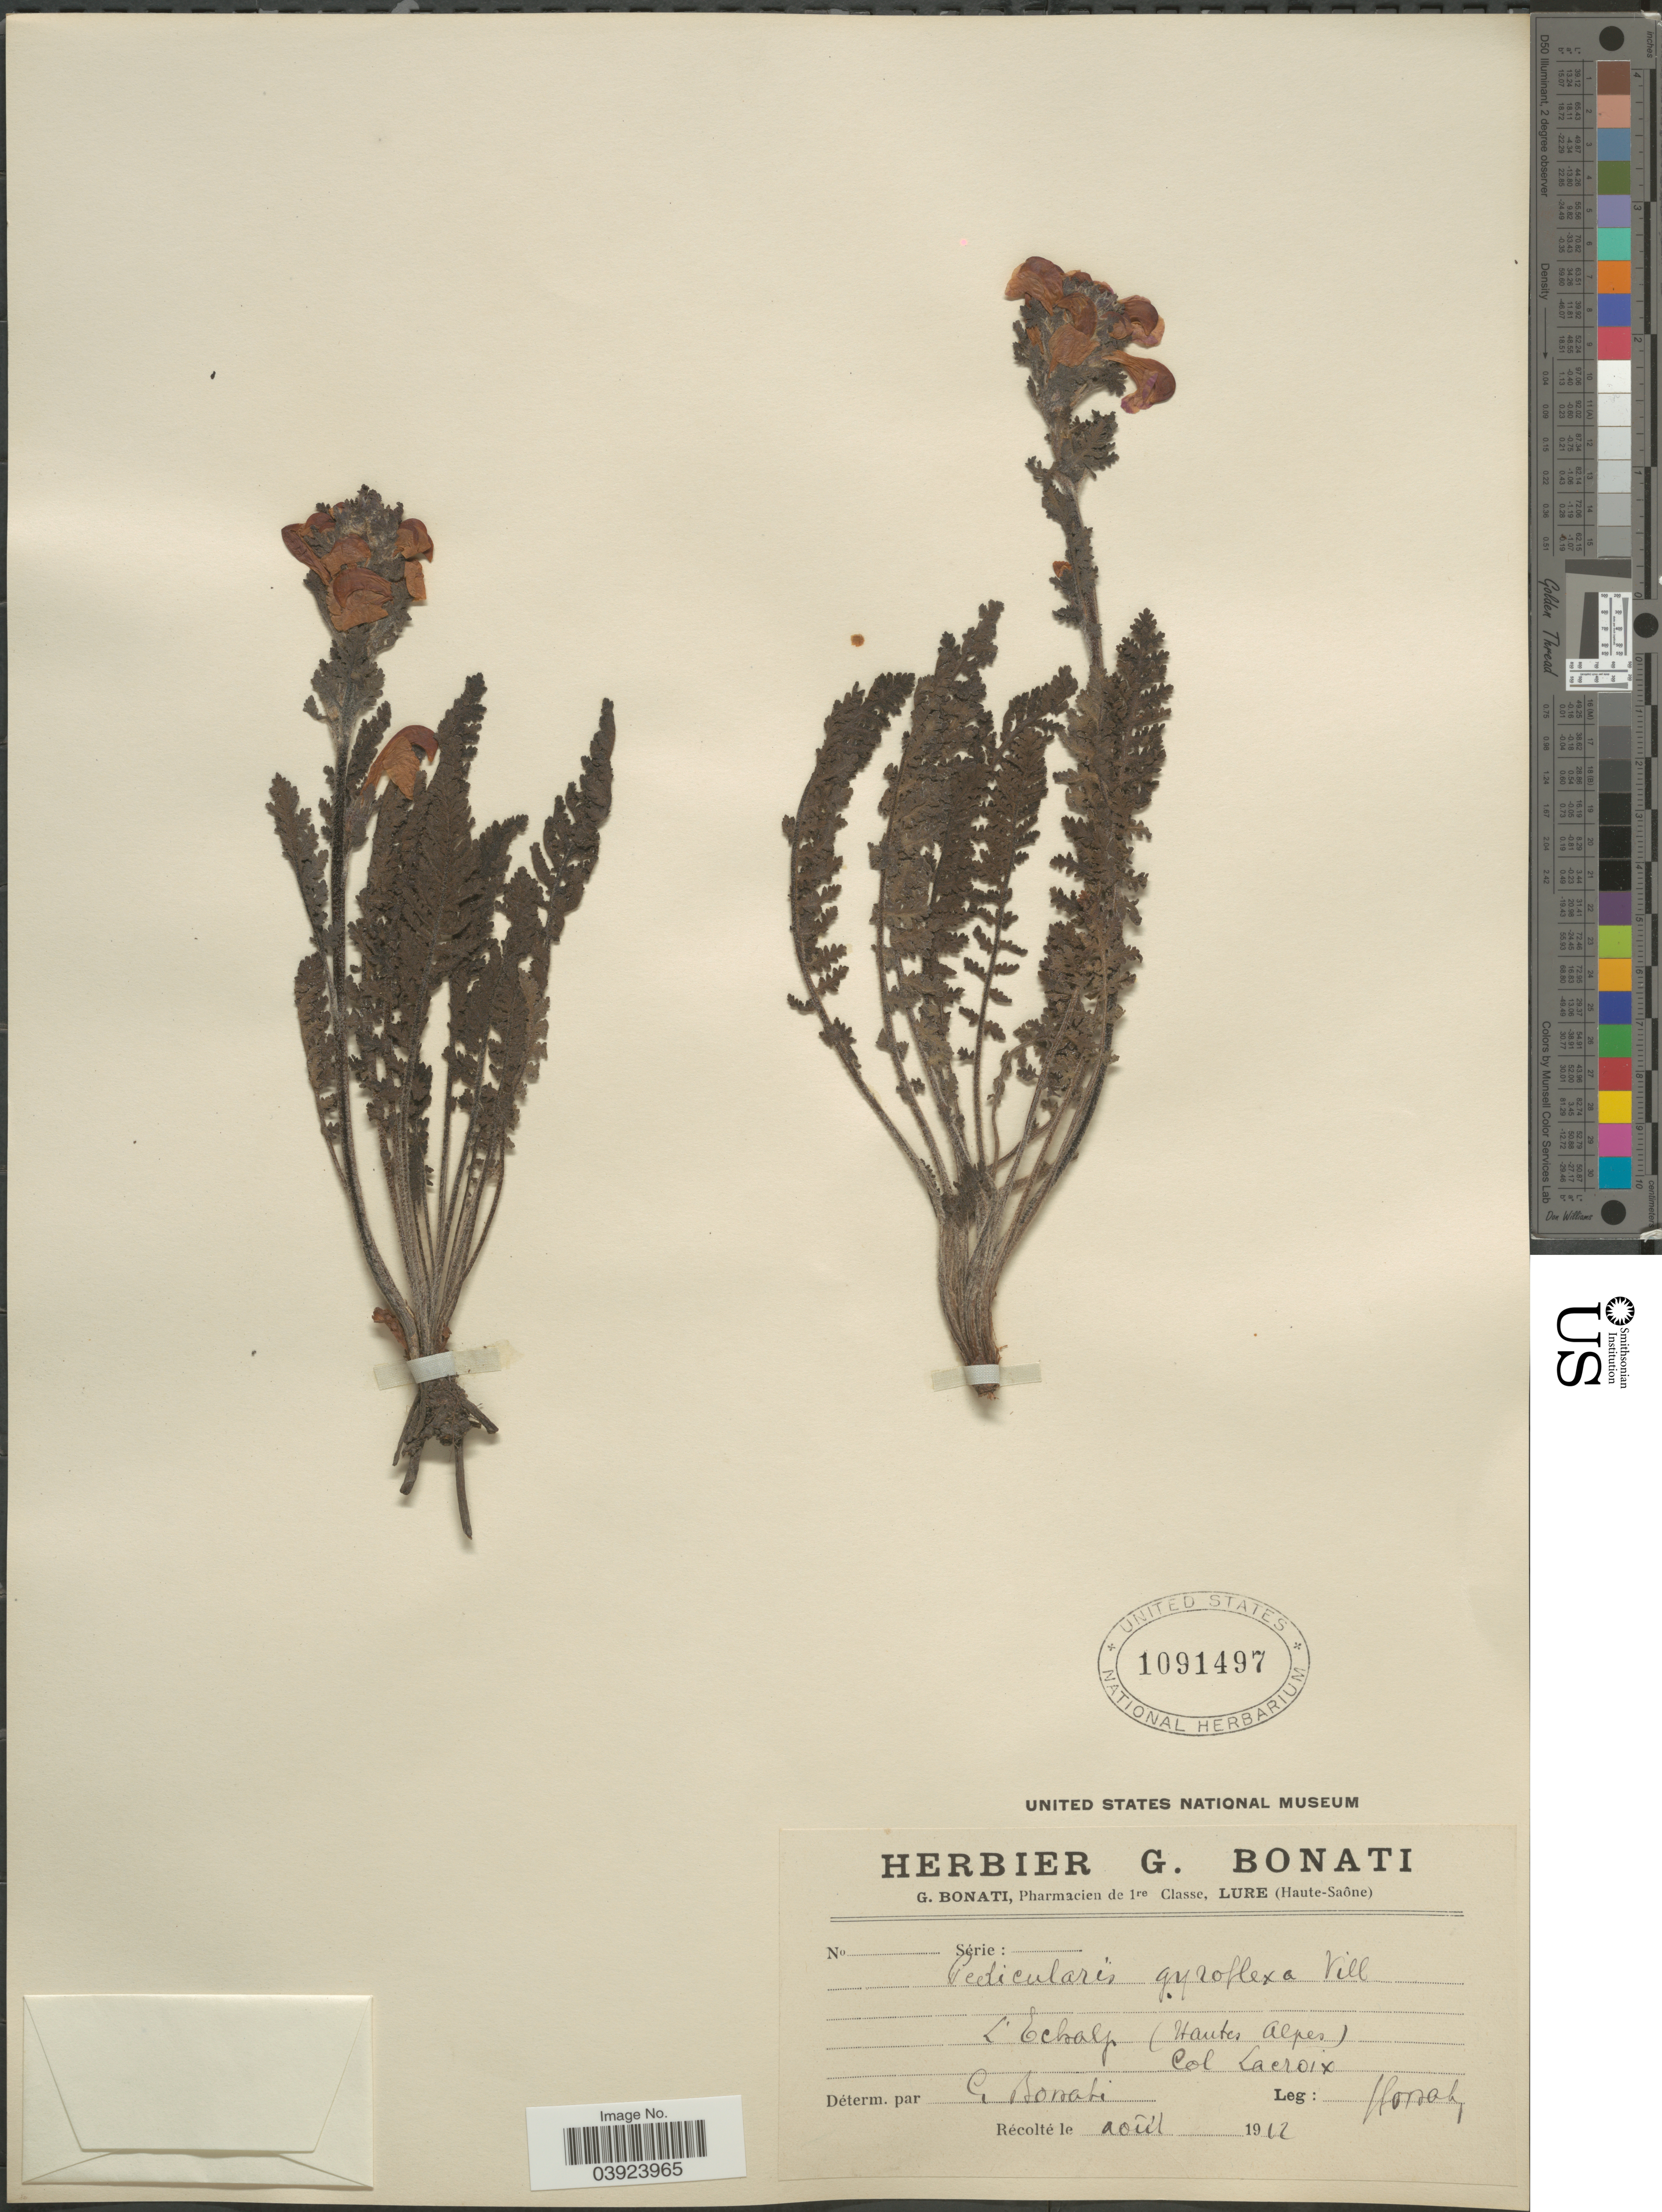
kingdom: Plantae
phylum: Tracheophyta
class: Magnoliopsida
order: Lamiales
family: Orobanchaceae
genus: Pedicularis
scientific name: Pedicularis gyroflexa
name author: Vill.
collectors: G. Bonati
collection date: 1912-08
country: France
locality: L'Echalp (Hautes Alpes) Col Lacroix.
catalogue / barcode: US 1091497